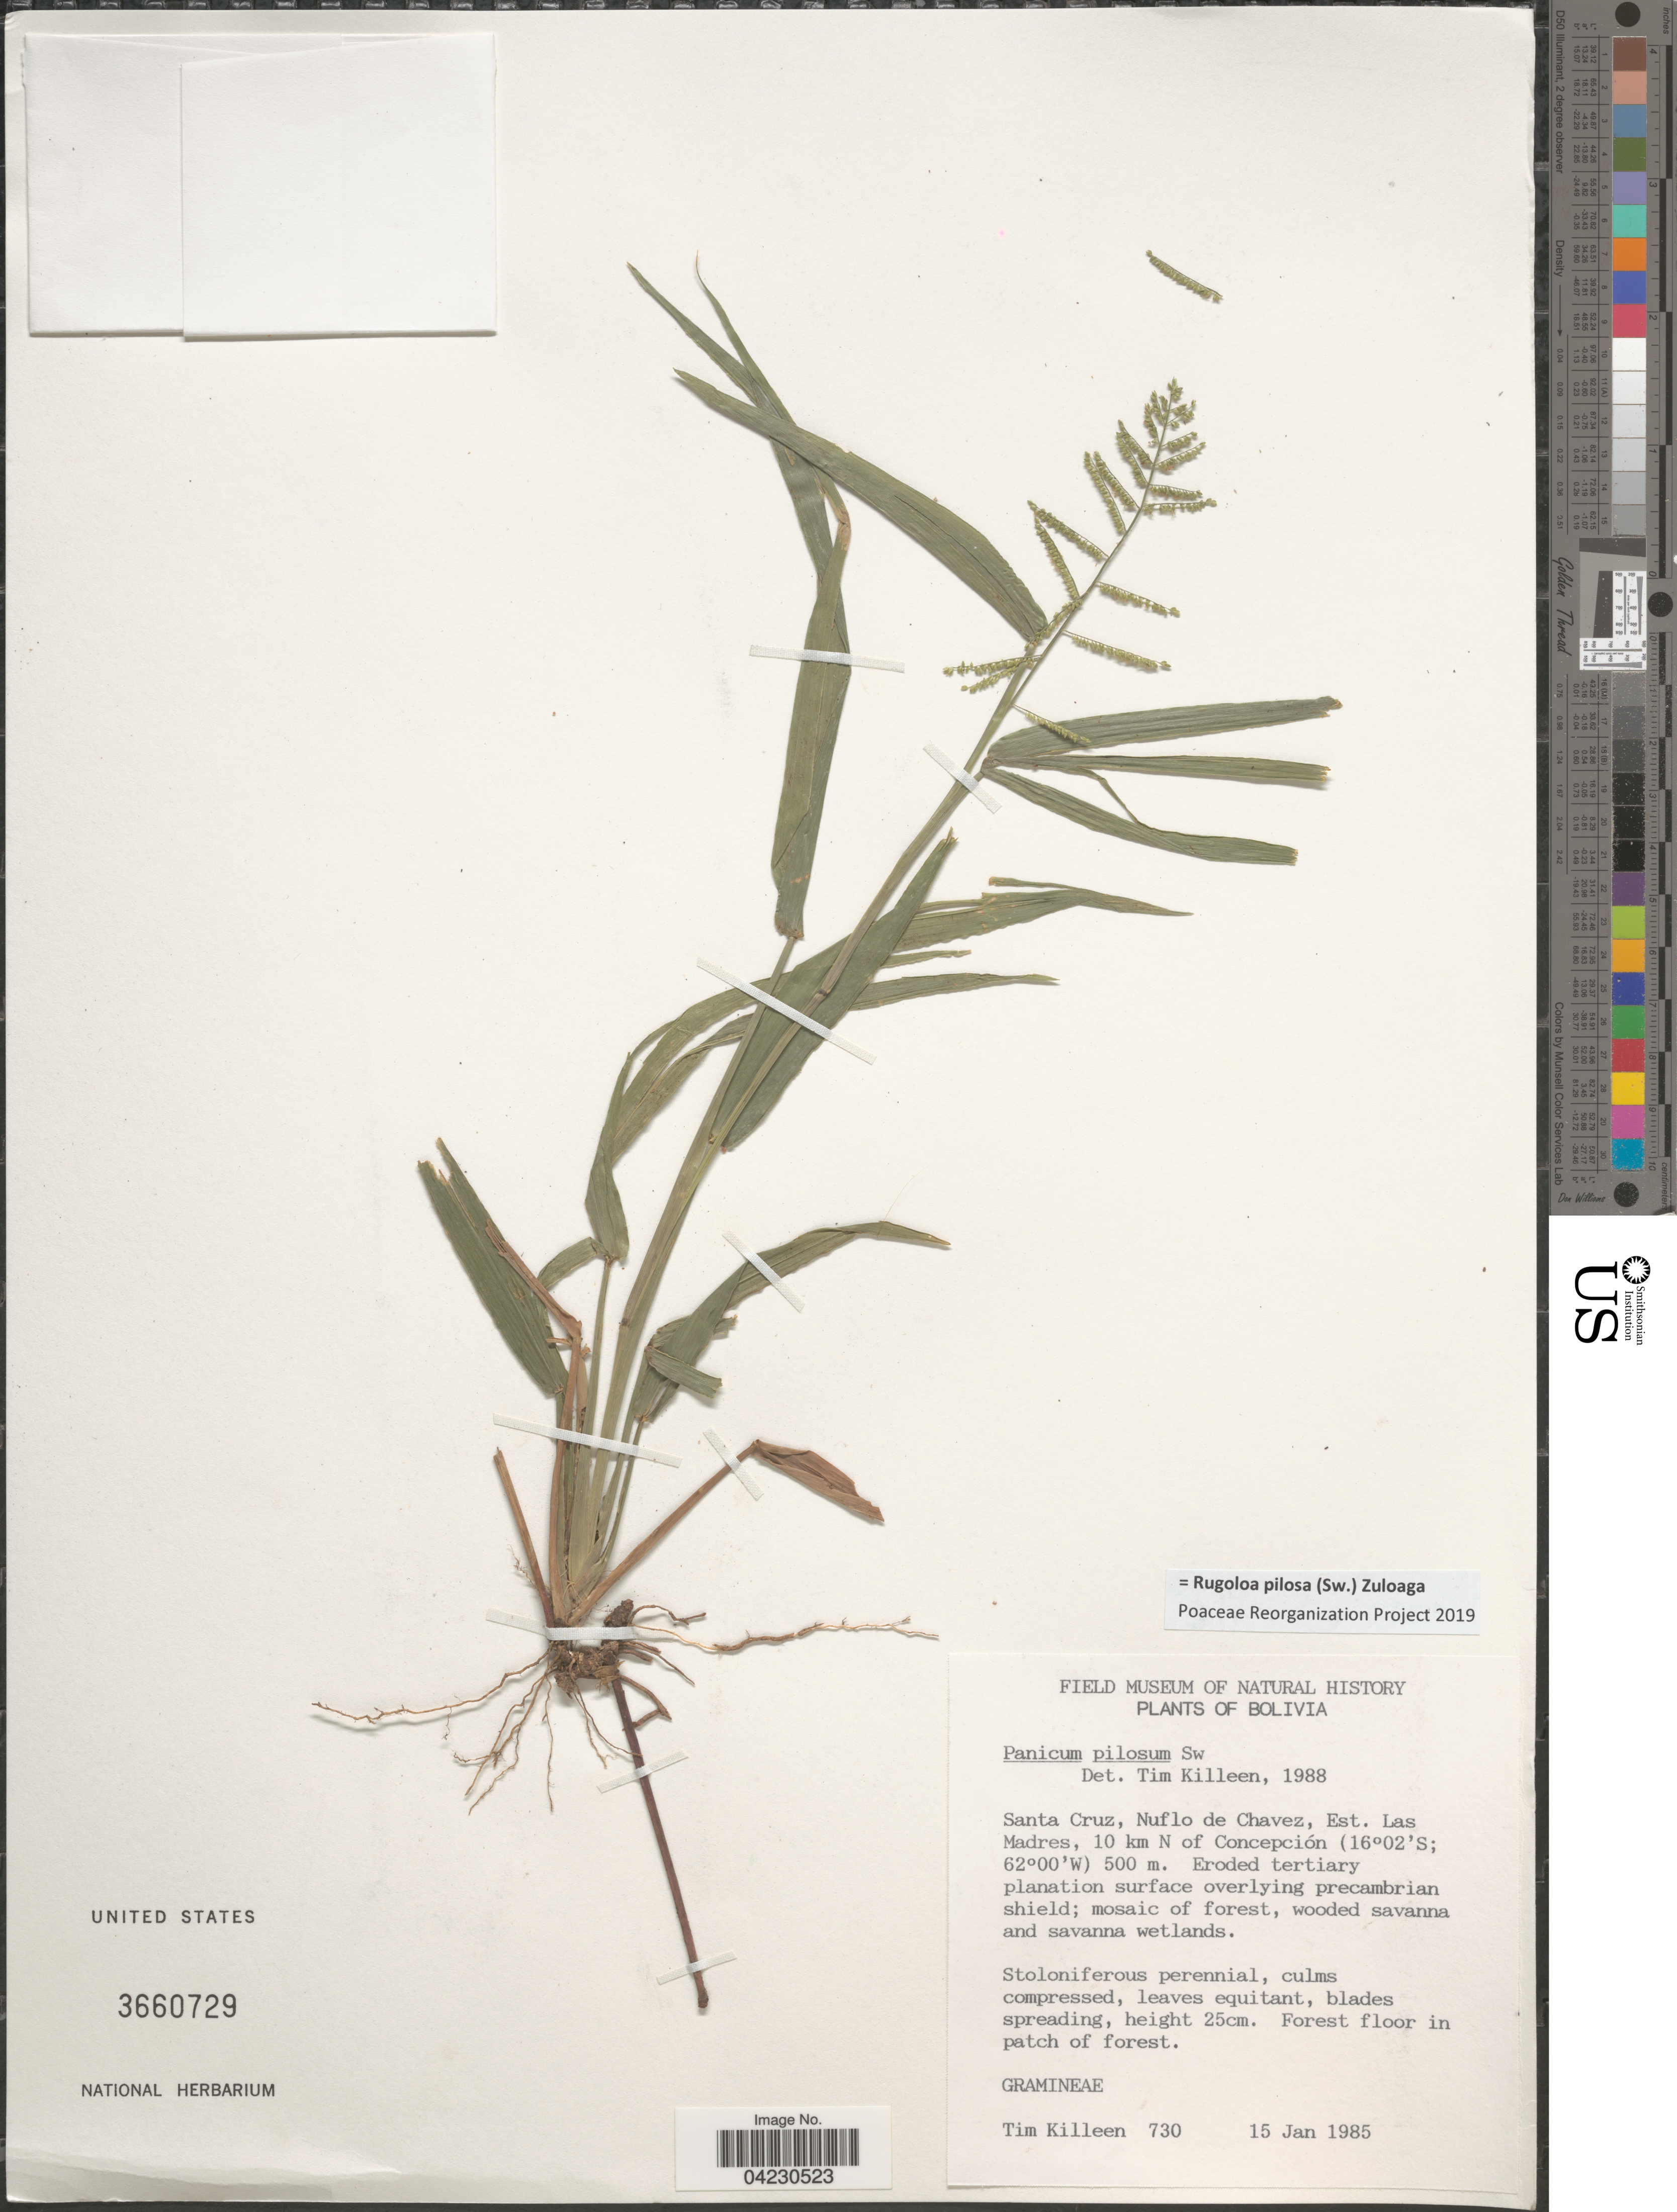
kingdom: Plantae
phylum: Tracheophyta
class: Liliopsida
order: Poales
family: Poaceae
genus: Rugoloa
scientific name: Rugoloa pilosa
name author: (Sw.) Zuloaga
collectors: T. J. Killeen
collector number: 730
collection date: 1985-01-15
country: Bolivia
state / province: Santa Cruz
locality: Nuflo de Chavez, Est. Las Madres, 10 km N of Concepción.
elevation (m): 500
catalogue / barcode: US 3660729